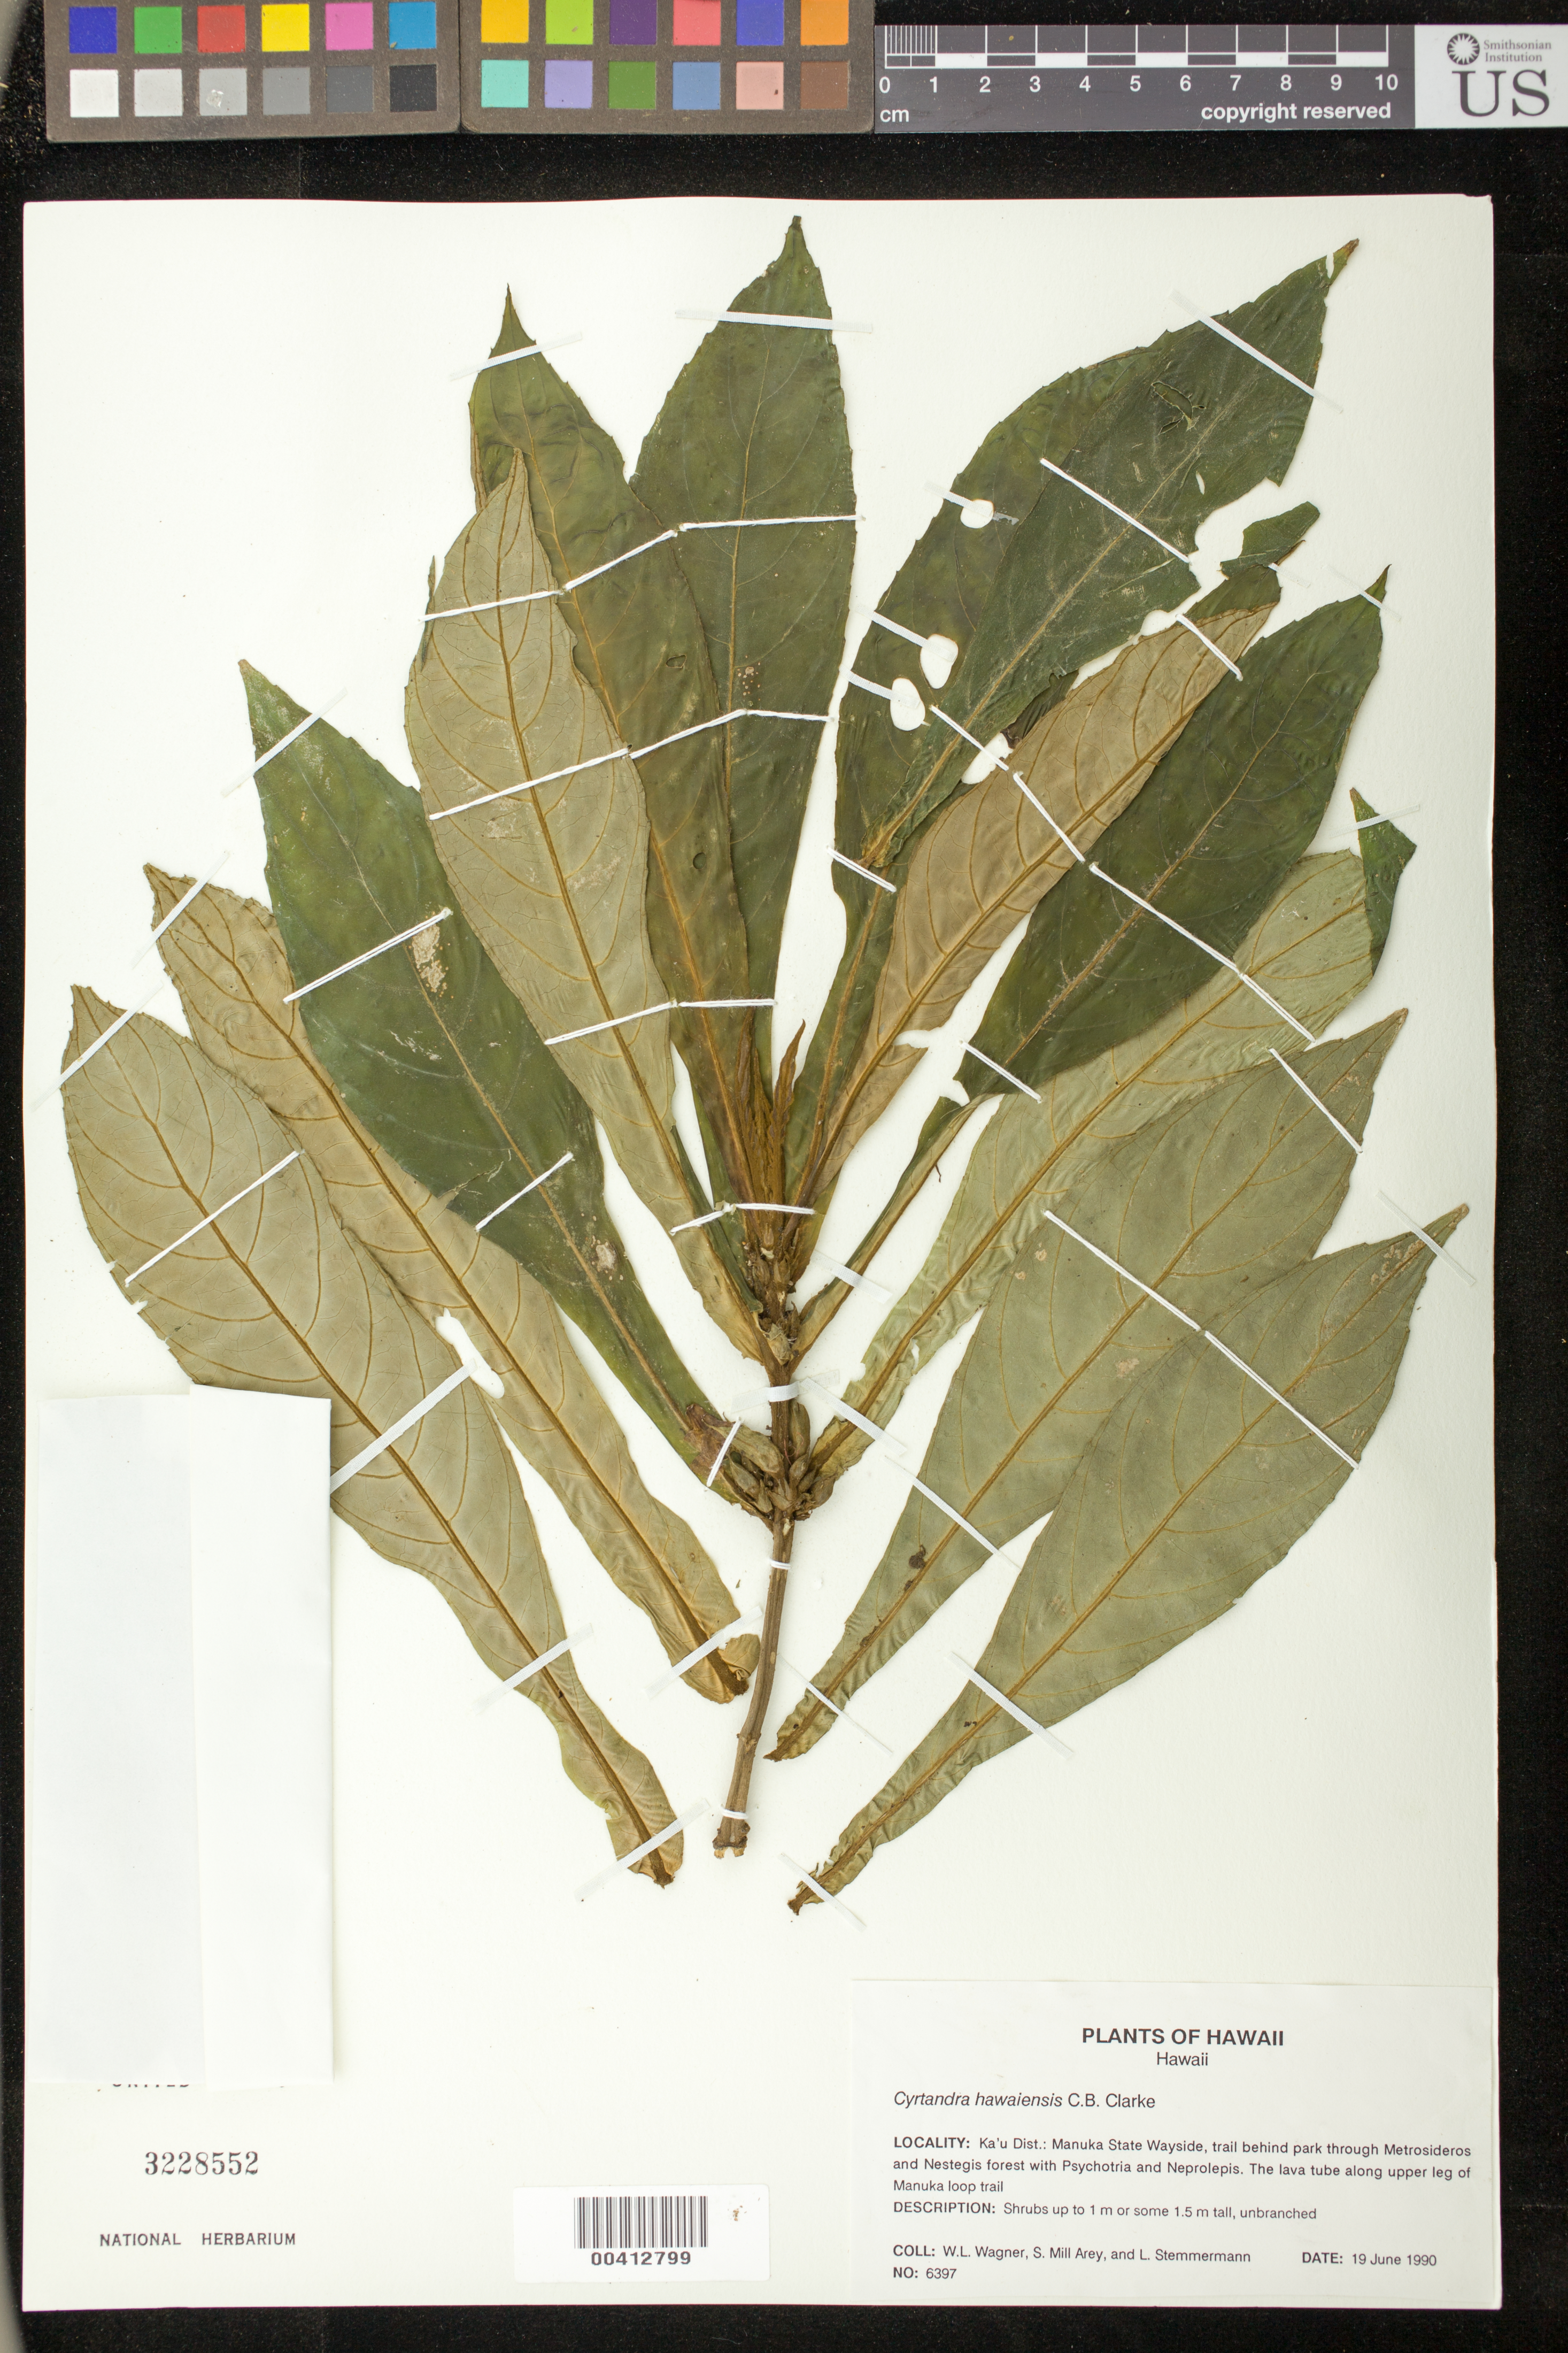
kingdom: Plantae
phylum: Tracheophyta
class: Magnoliopsida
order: Lamiales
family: Gesneriaceae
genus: Cyrtandra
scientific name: Cyrtandra hawaiensis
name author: C.B. Clarke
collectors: W. L. Wagner, S. Avey & L. Stemmermann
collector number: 6397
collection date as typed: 19 Jun 1990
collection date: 1990-06-19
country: United States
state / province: Hawaii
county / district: Hawaii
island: Hawaii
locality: Kau District, Manuka State Wayside, lava tube along the upper leg of Manuka loop trail.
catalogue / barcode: US 3228552